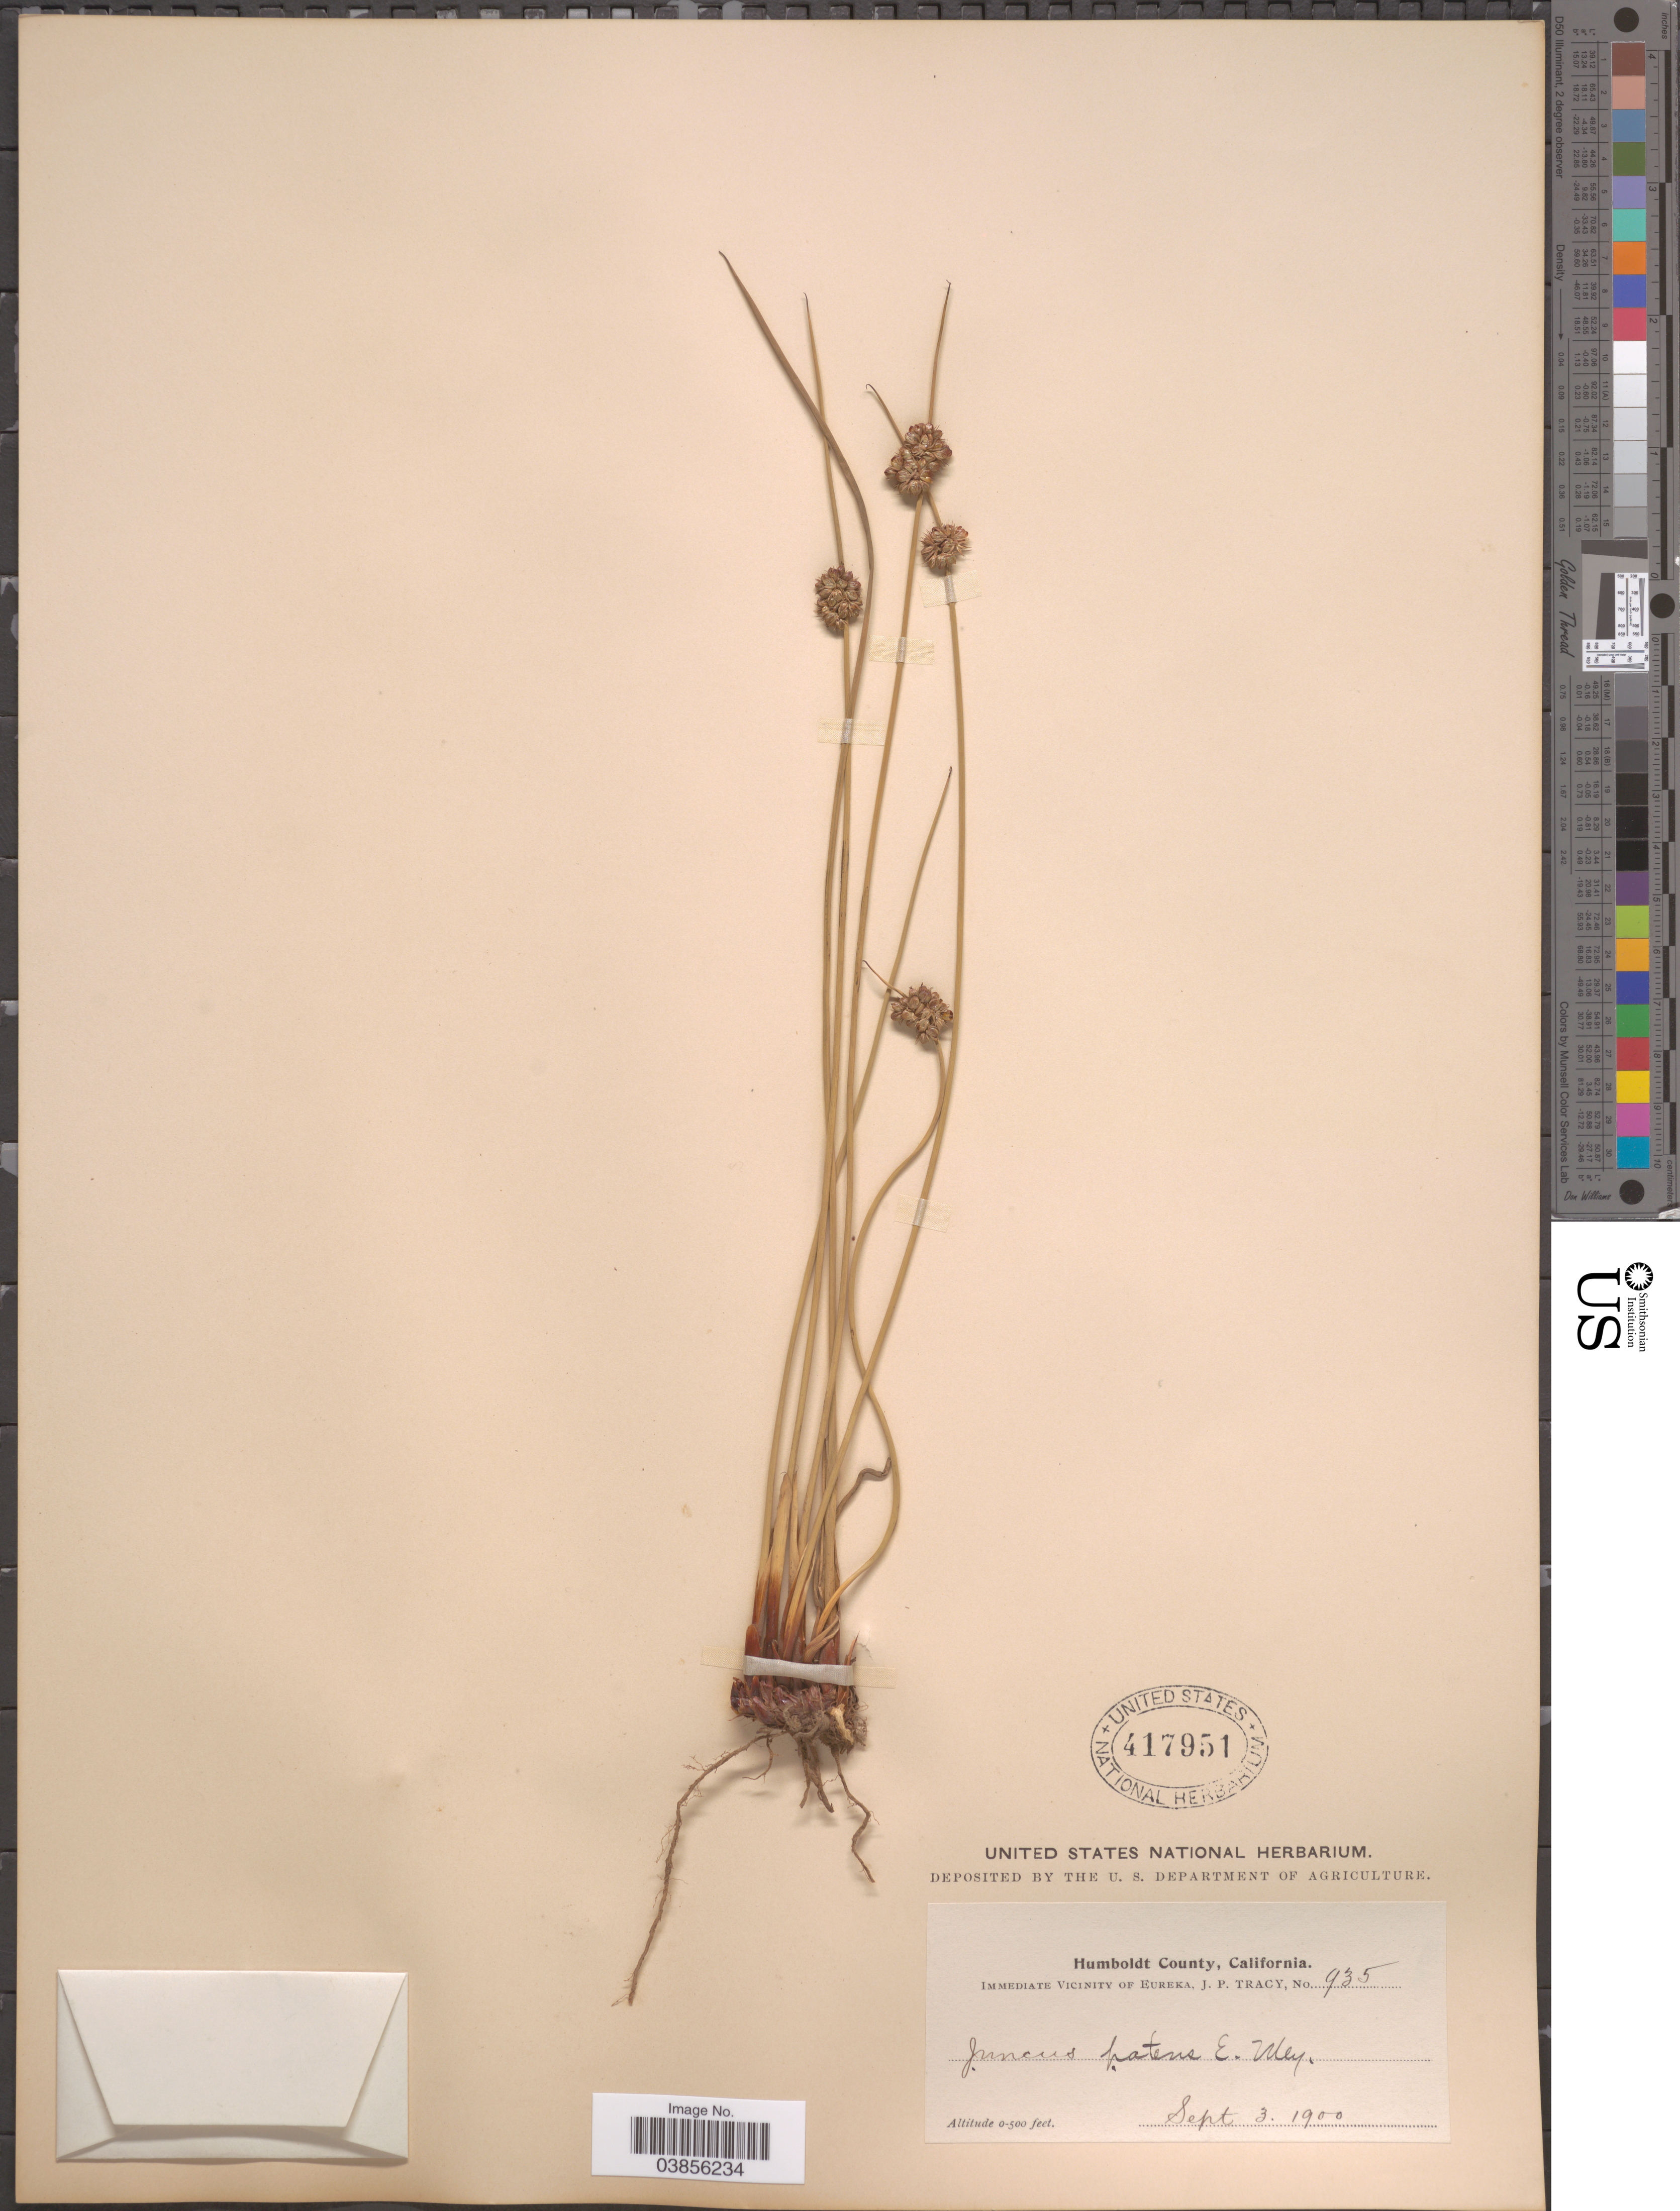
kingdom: Plantae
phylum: Tracheophyta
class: Liliopsida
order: Poales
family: Juncaceae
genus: Juncus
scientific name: Juncus patens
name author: E. Mey.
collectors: J. Tracy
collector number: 935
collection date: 1900-09-03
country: United States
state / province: California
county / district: Humboldt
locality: Humboldt County. Immediate vicinity of Eureka.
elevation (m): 0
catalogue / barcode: US 417951